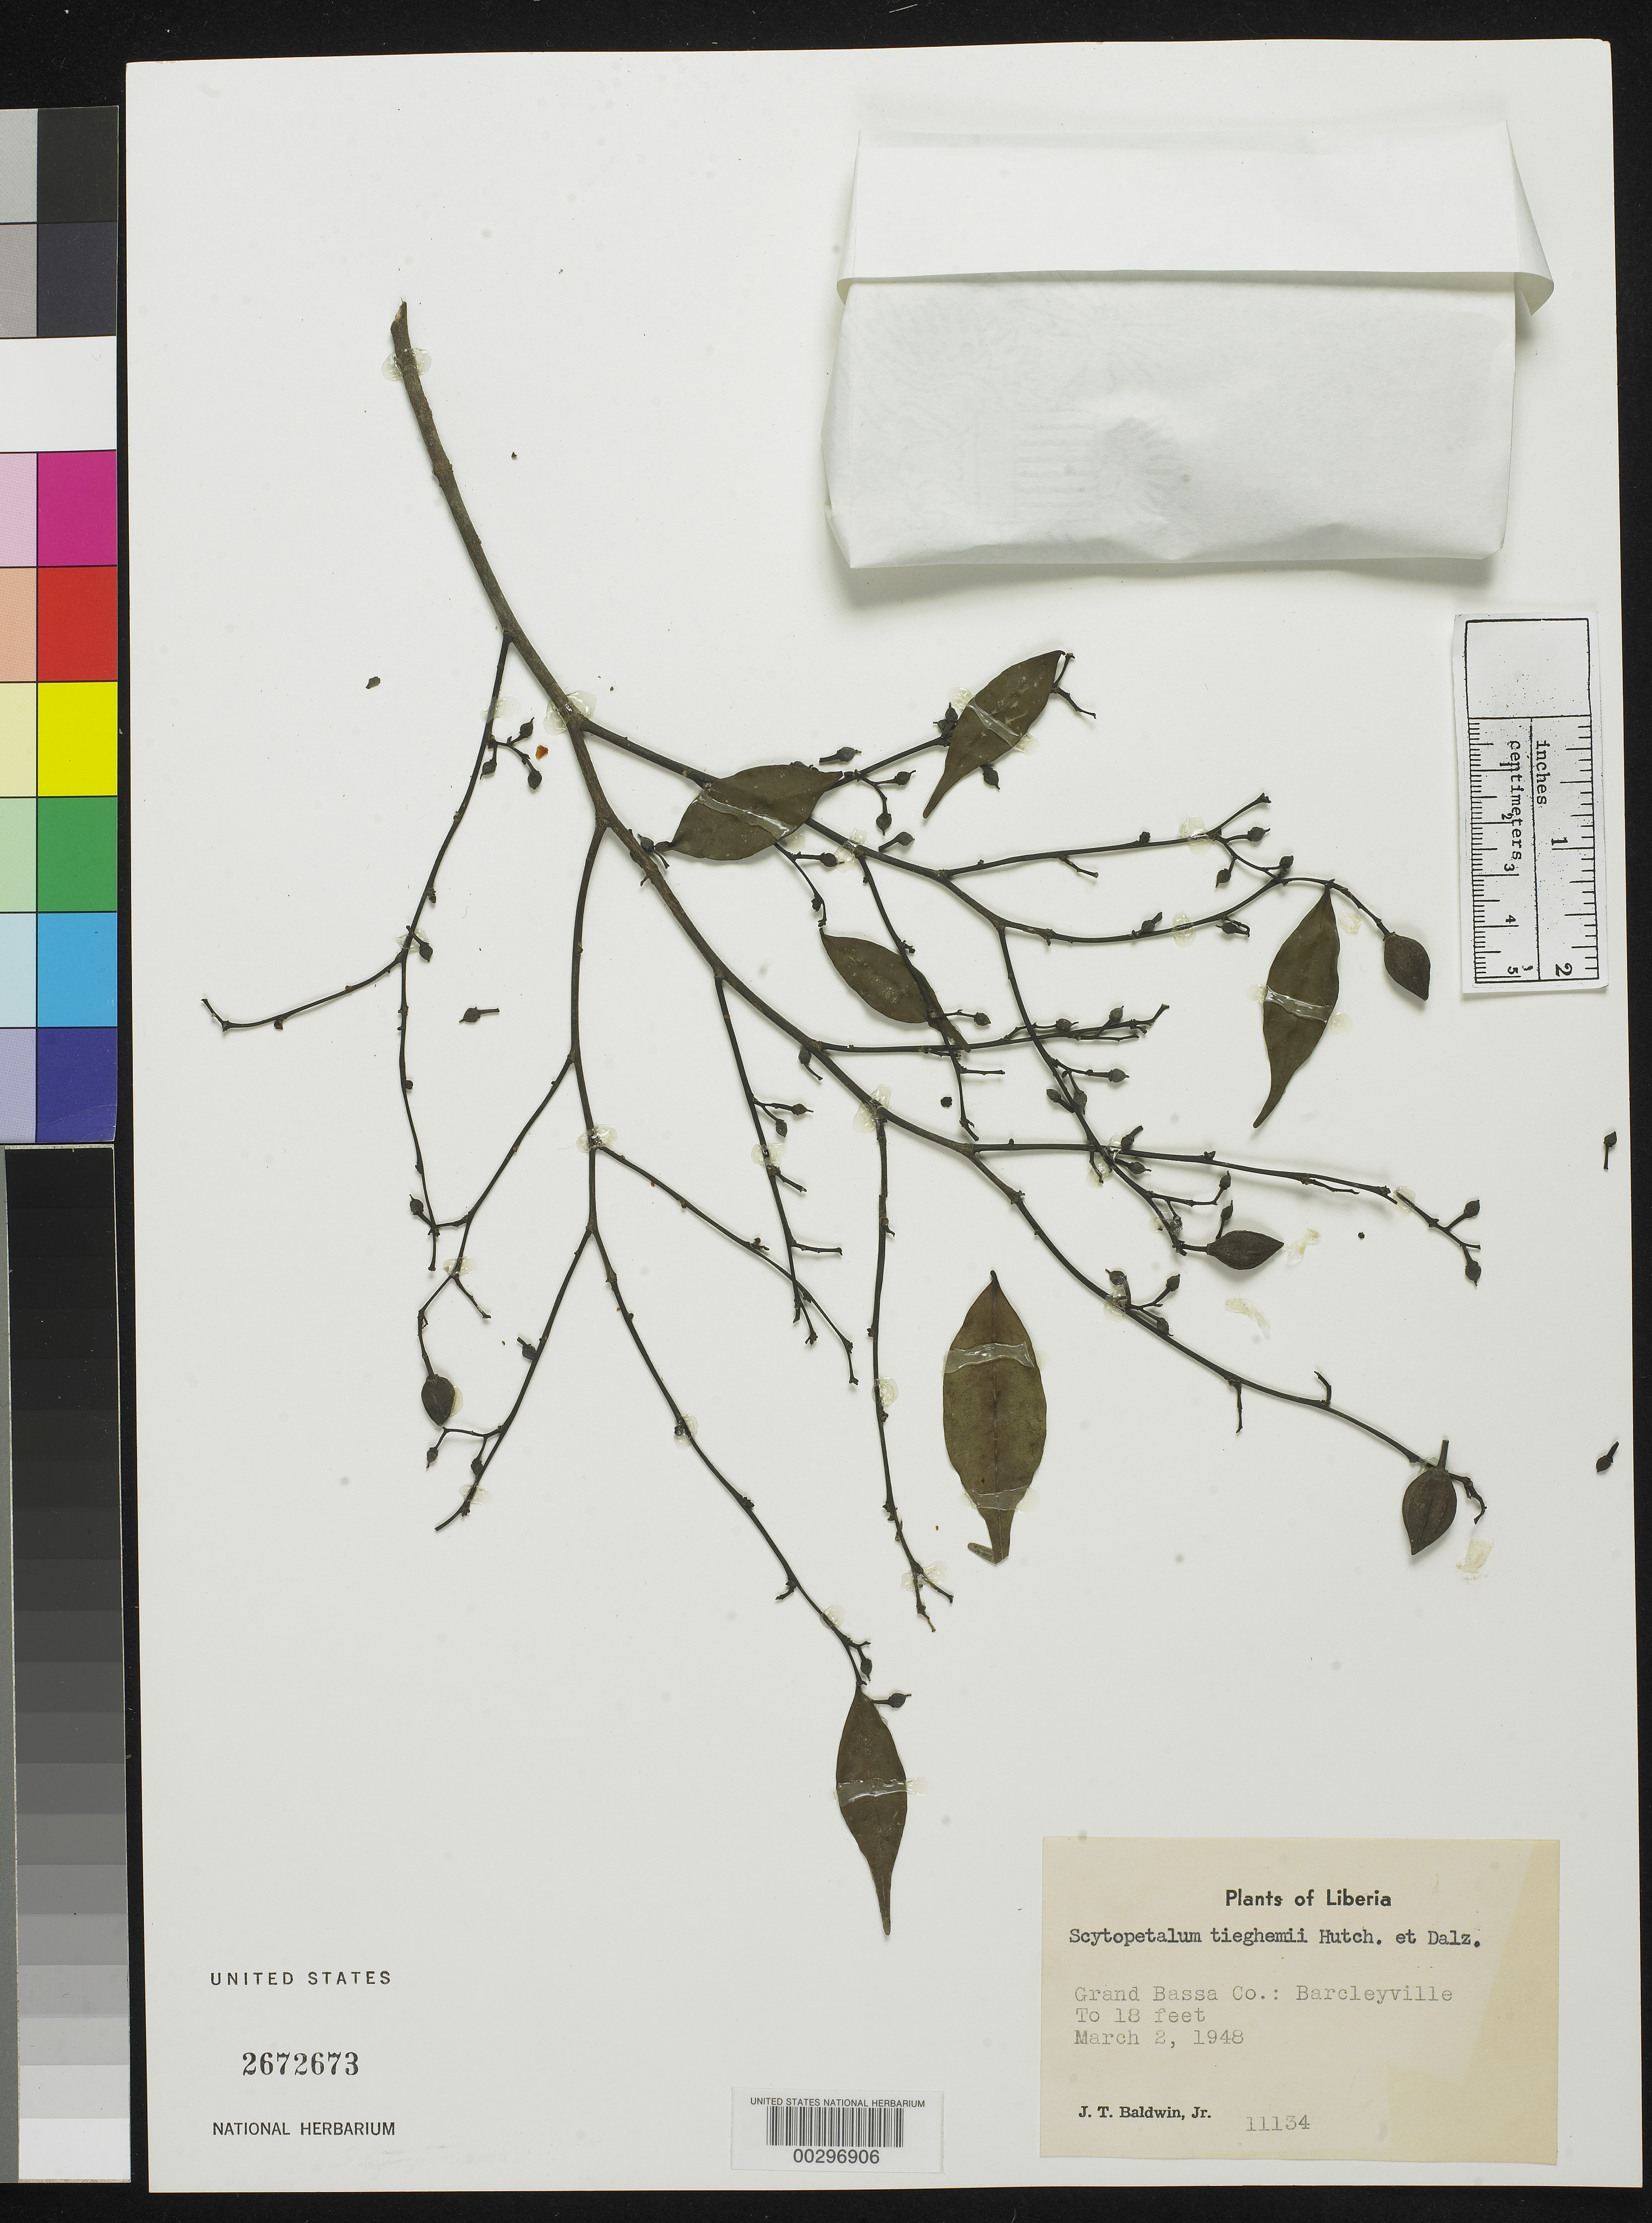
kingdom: Plantae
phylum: Tracheophyta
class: Magnoliopsida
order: Ericales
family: Lecythidaceae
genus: Scytopetalum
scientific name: Scytopetalum tieghemii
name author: (A. Chev.) Hutch. & Dalzell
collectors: J. T. Baldwin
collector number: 11134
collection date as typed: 02 Mar 1948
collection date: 1948-03-02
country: Liberia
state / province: Grand Bassa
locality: Barcleyville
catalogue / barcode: US 2672673